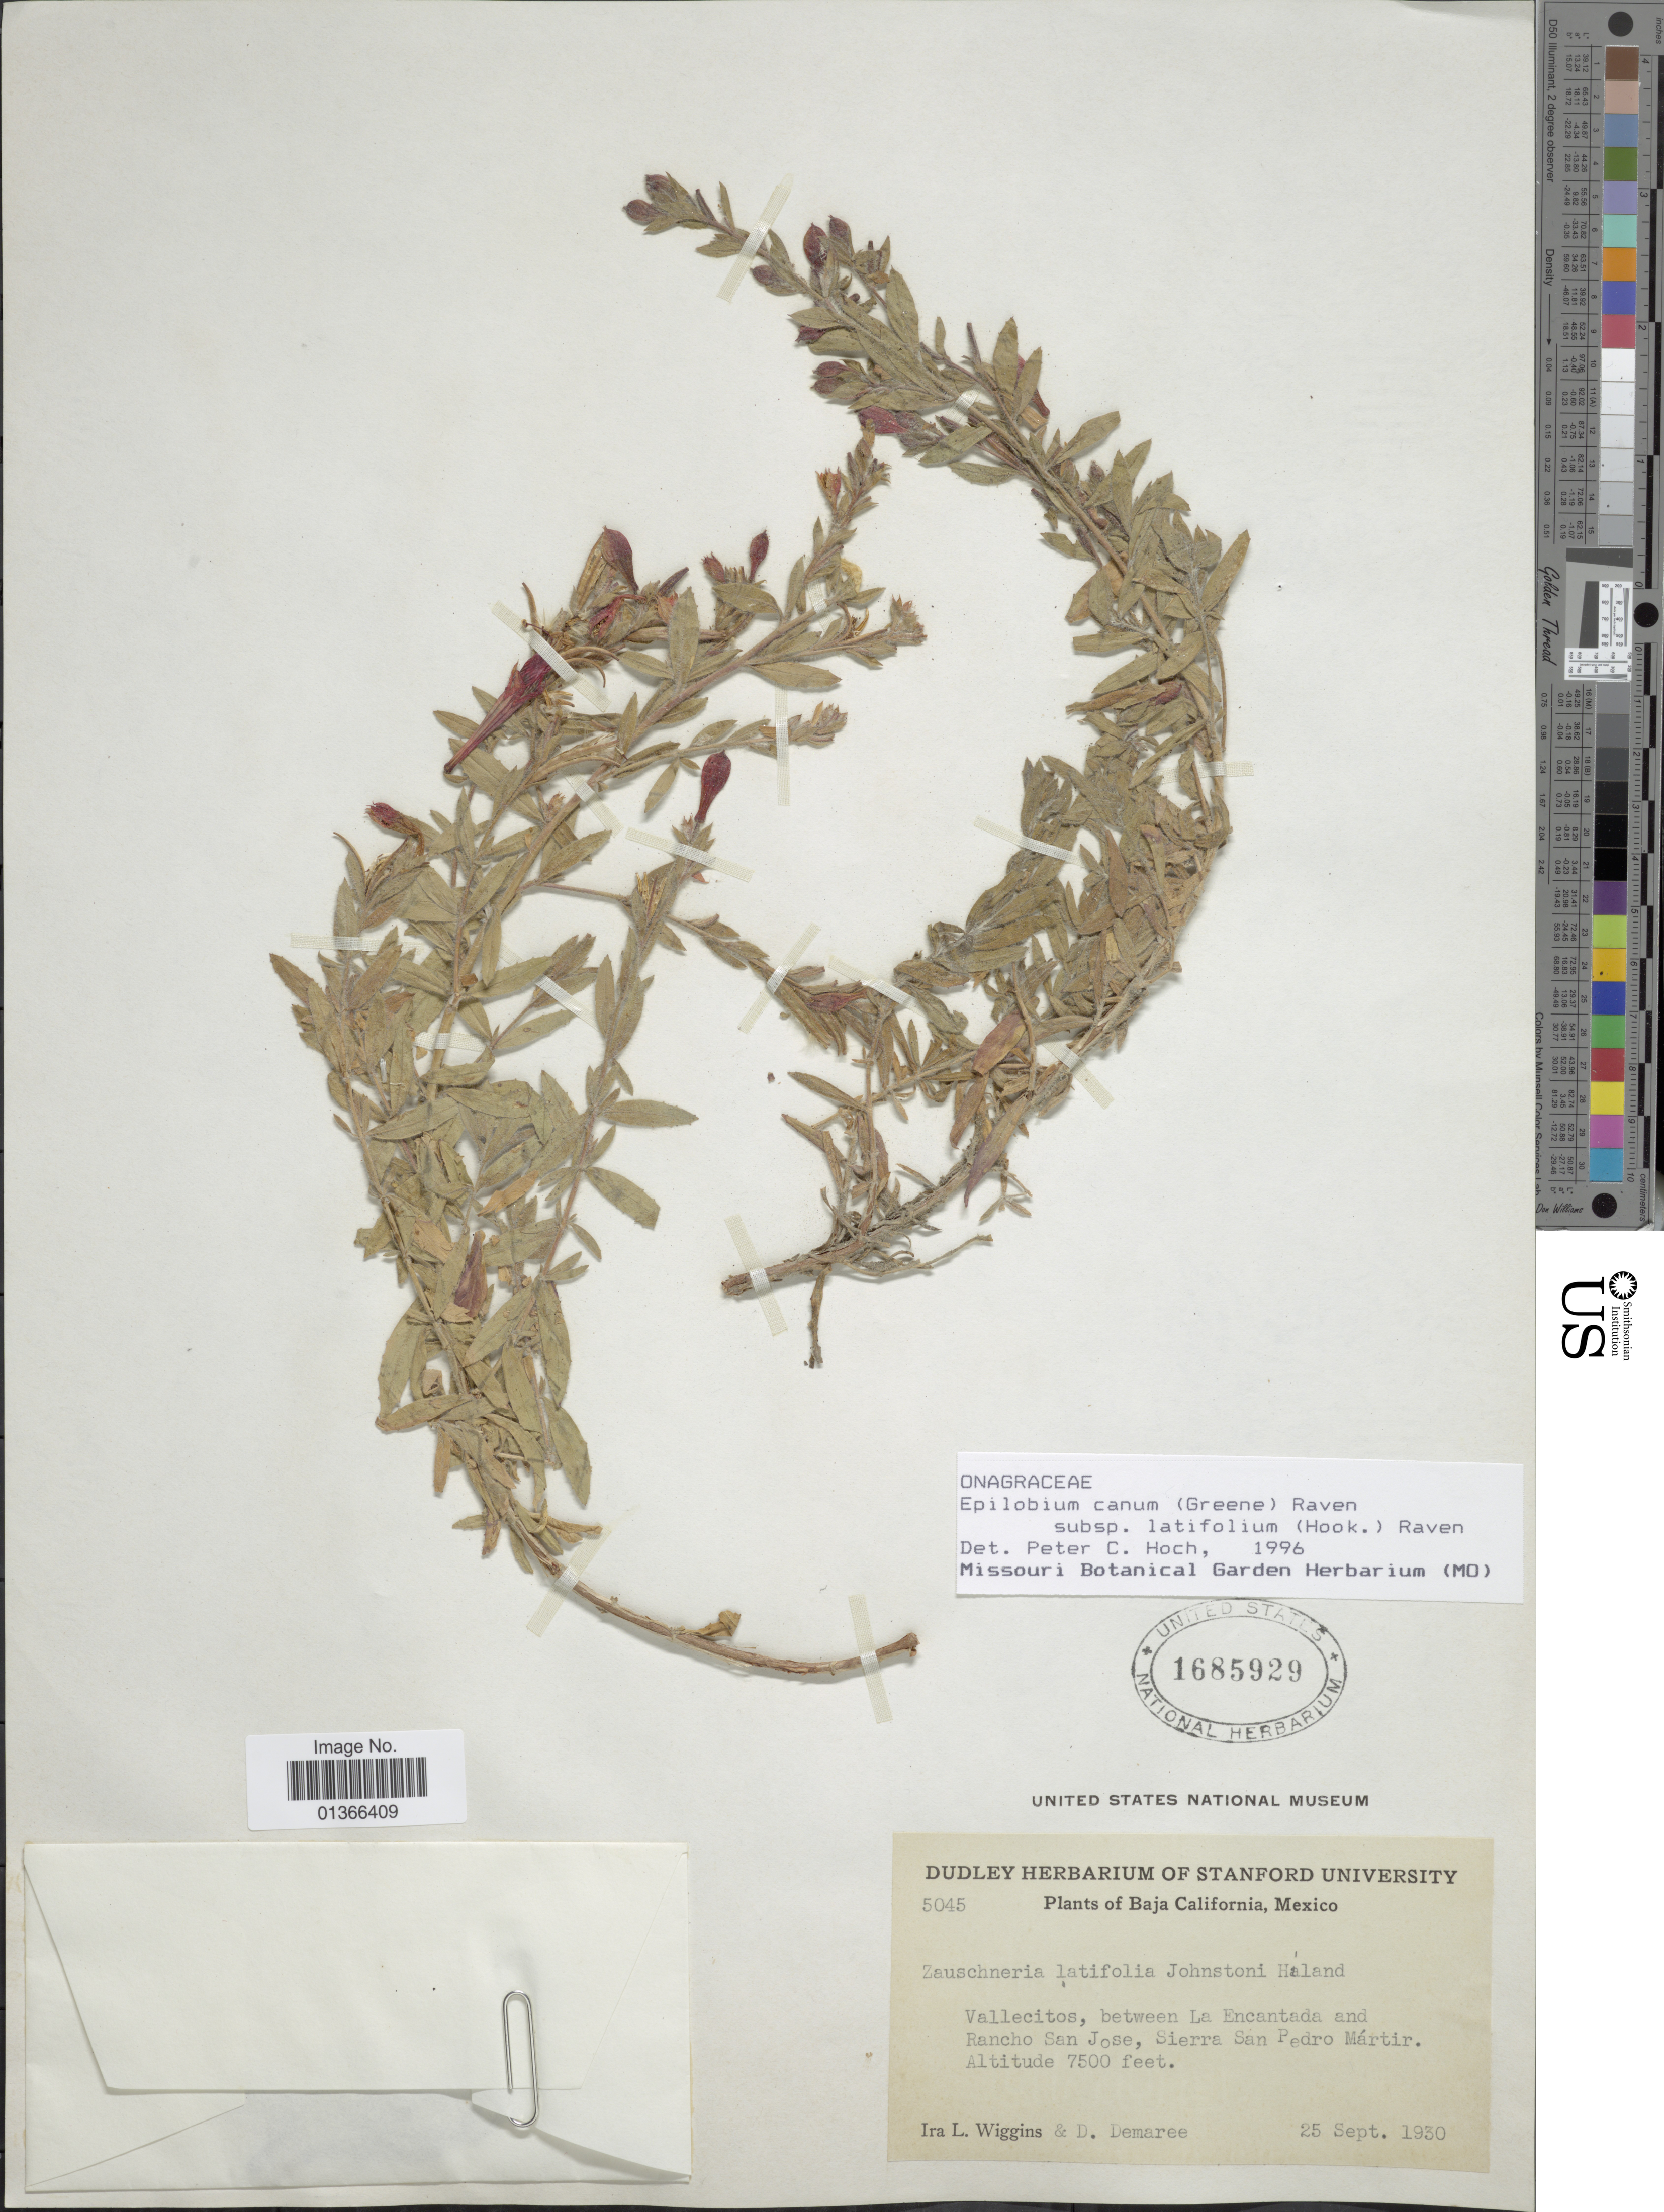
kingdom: Plantae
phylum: Tracheophyta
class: Magnoliopsida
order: Myrtales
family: Onagraceae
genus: Epilobium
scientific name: Epilobium canum subsp. latifolium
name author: (Hook.) P.H. Raven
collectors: I. L. Wiggins & D. Demaree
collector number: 5045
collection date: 1930-09-25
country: Mexico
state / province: Baja California Norte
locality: Vallecitos, between La Encantada and Rancho San Jose, Sierra San Pedro Mártir.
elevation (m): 2286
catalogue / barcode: US 1685929